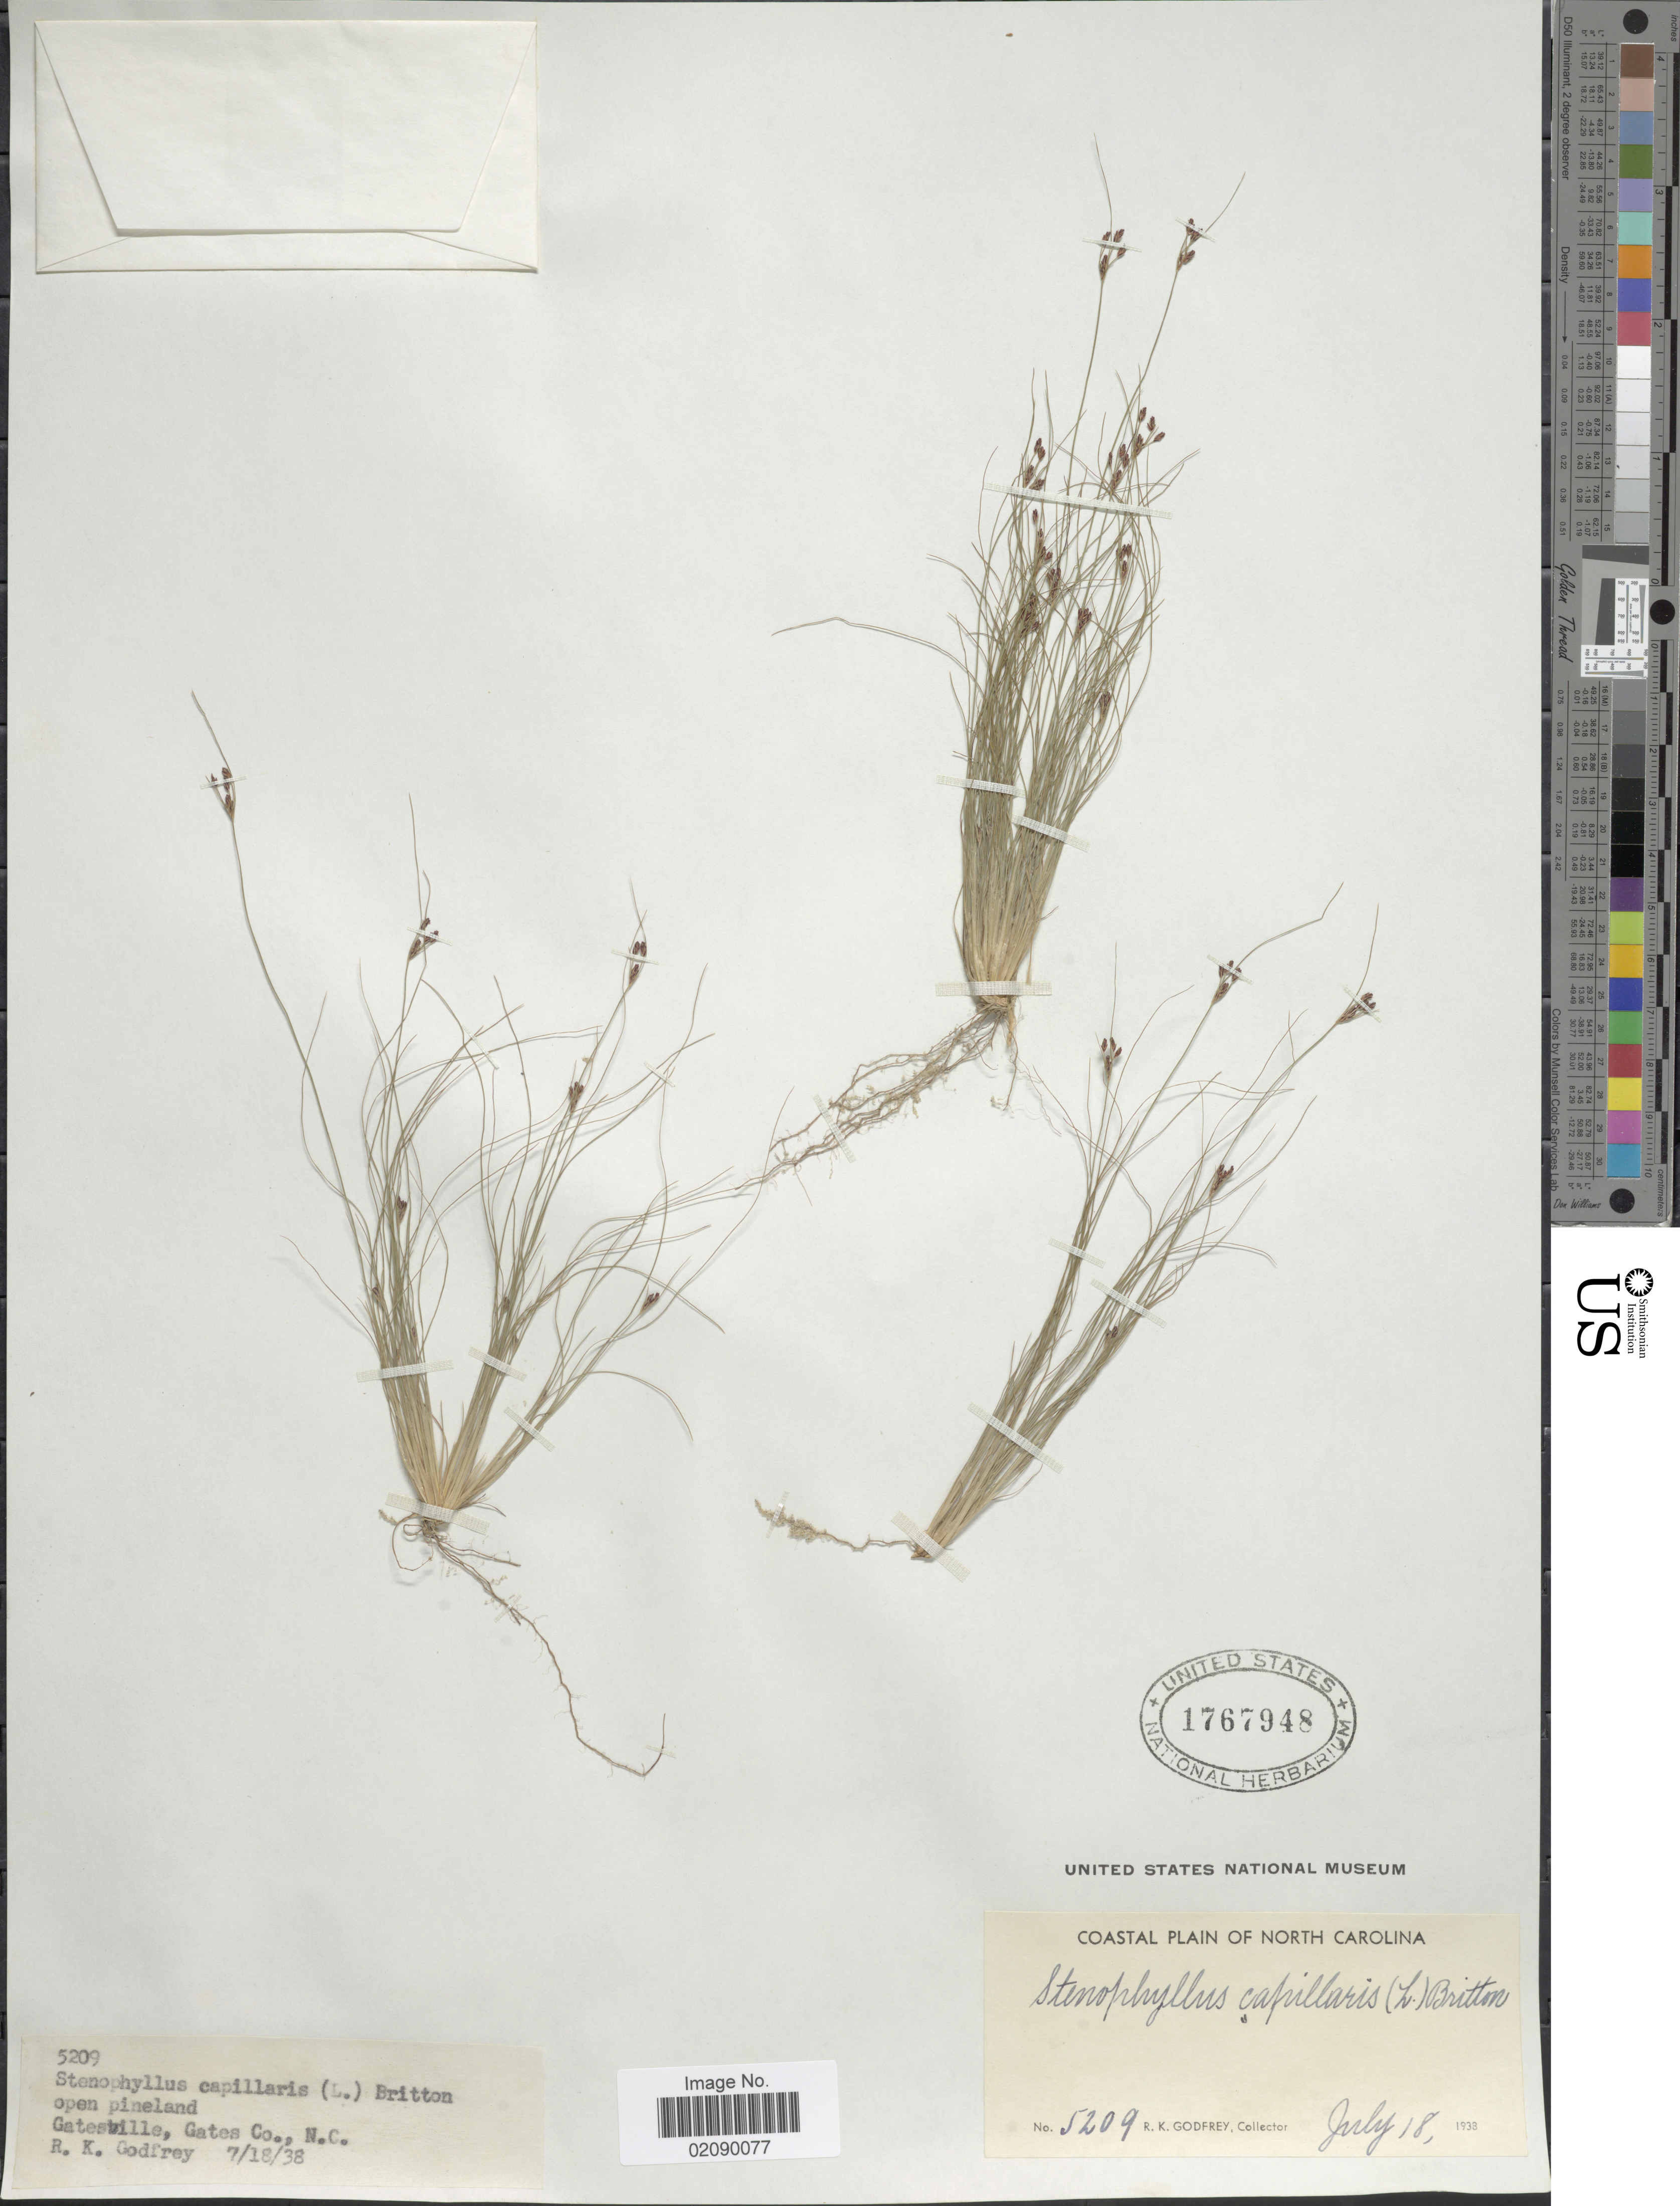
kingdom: Plantae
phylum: Tracheophyta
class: Liliopsida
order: Poales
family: Cyperaceae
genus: Bulbostylis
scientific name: Bulbostylis capillaris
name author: (L.) Kunth ex C.B. Clarke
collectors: R. K. Godfrey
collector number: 5209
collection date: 1938-07-18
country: United States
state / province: North Carolina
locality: Coastal Plain of North Carolina, open pineland, Gatesville, Gates Co.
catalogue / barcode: US 1767948